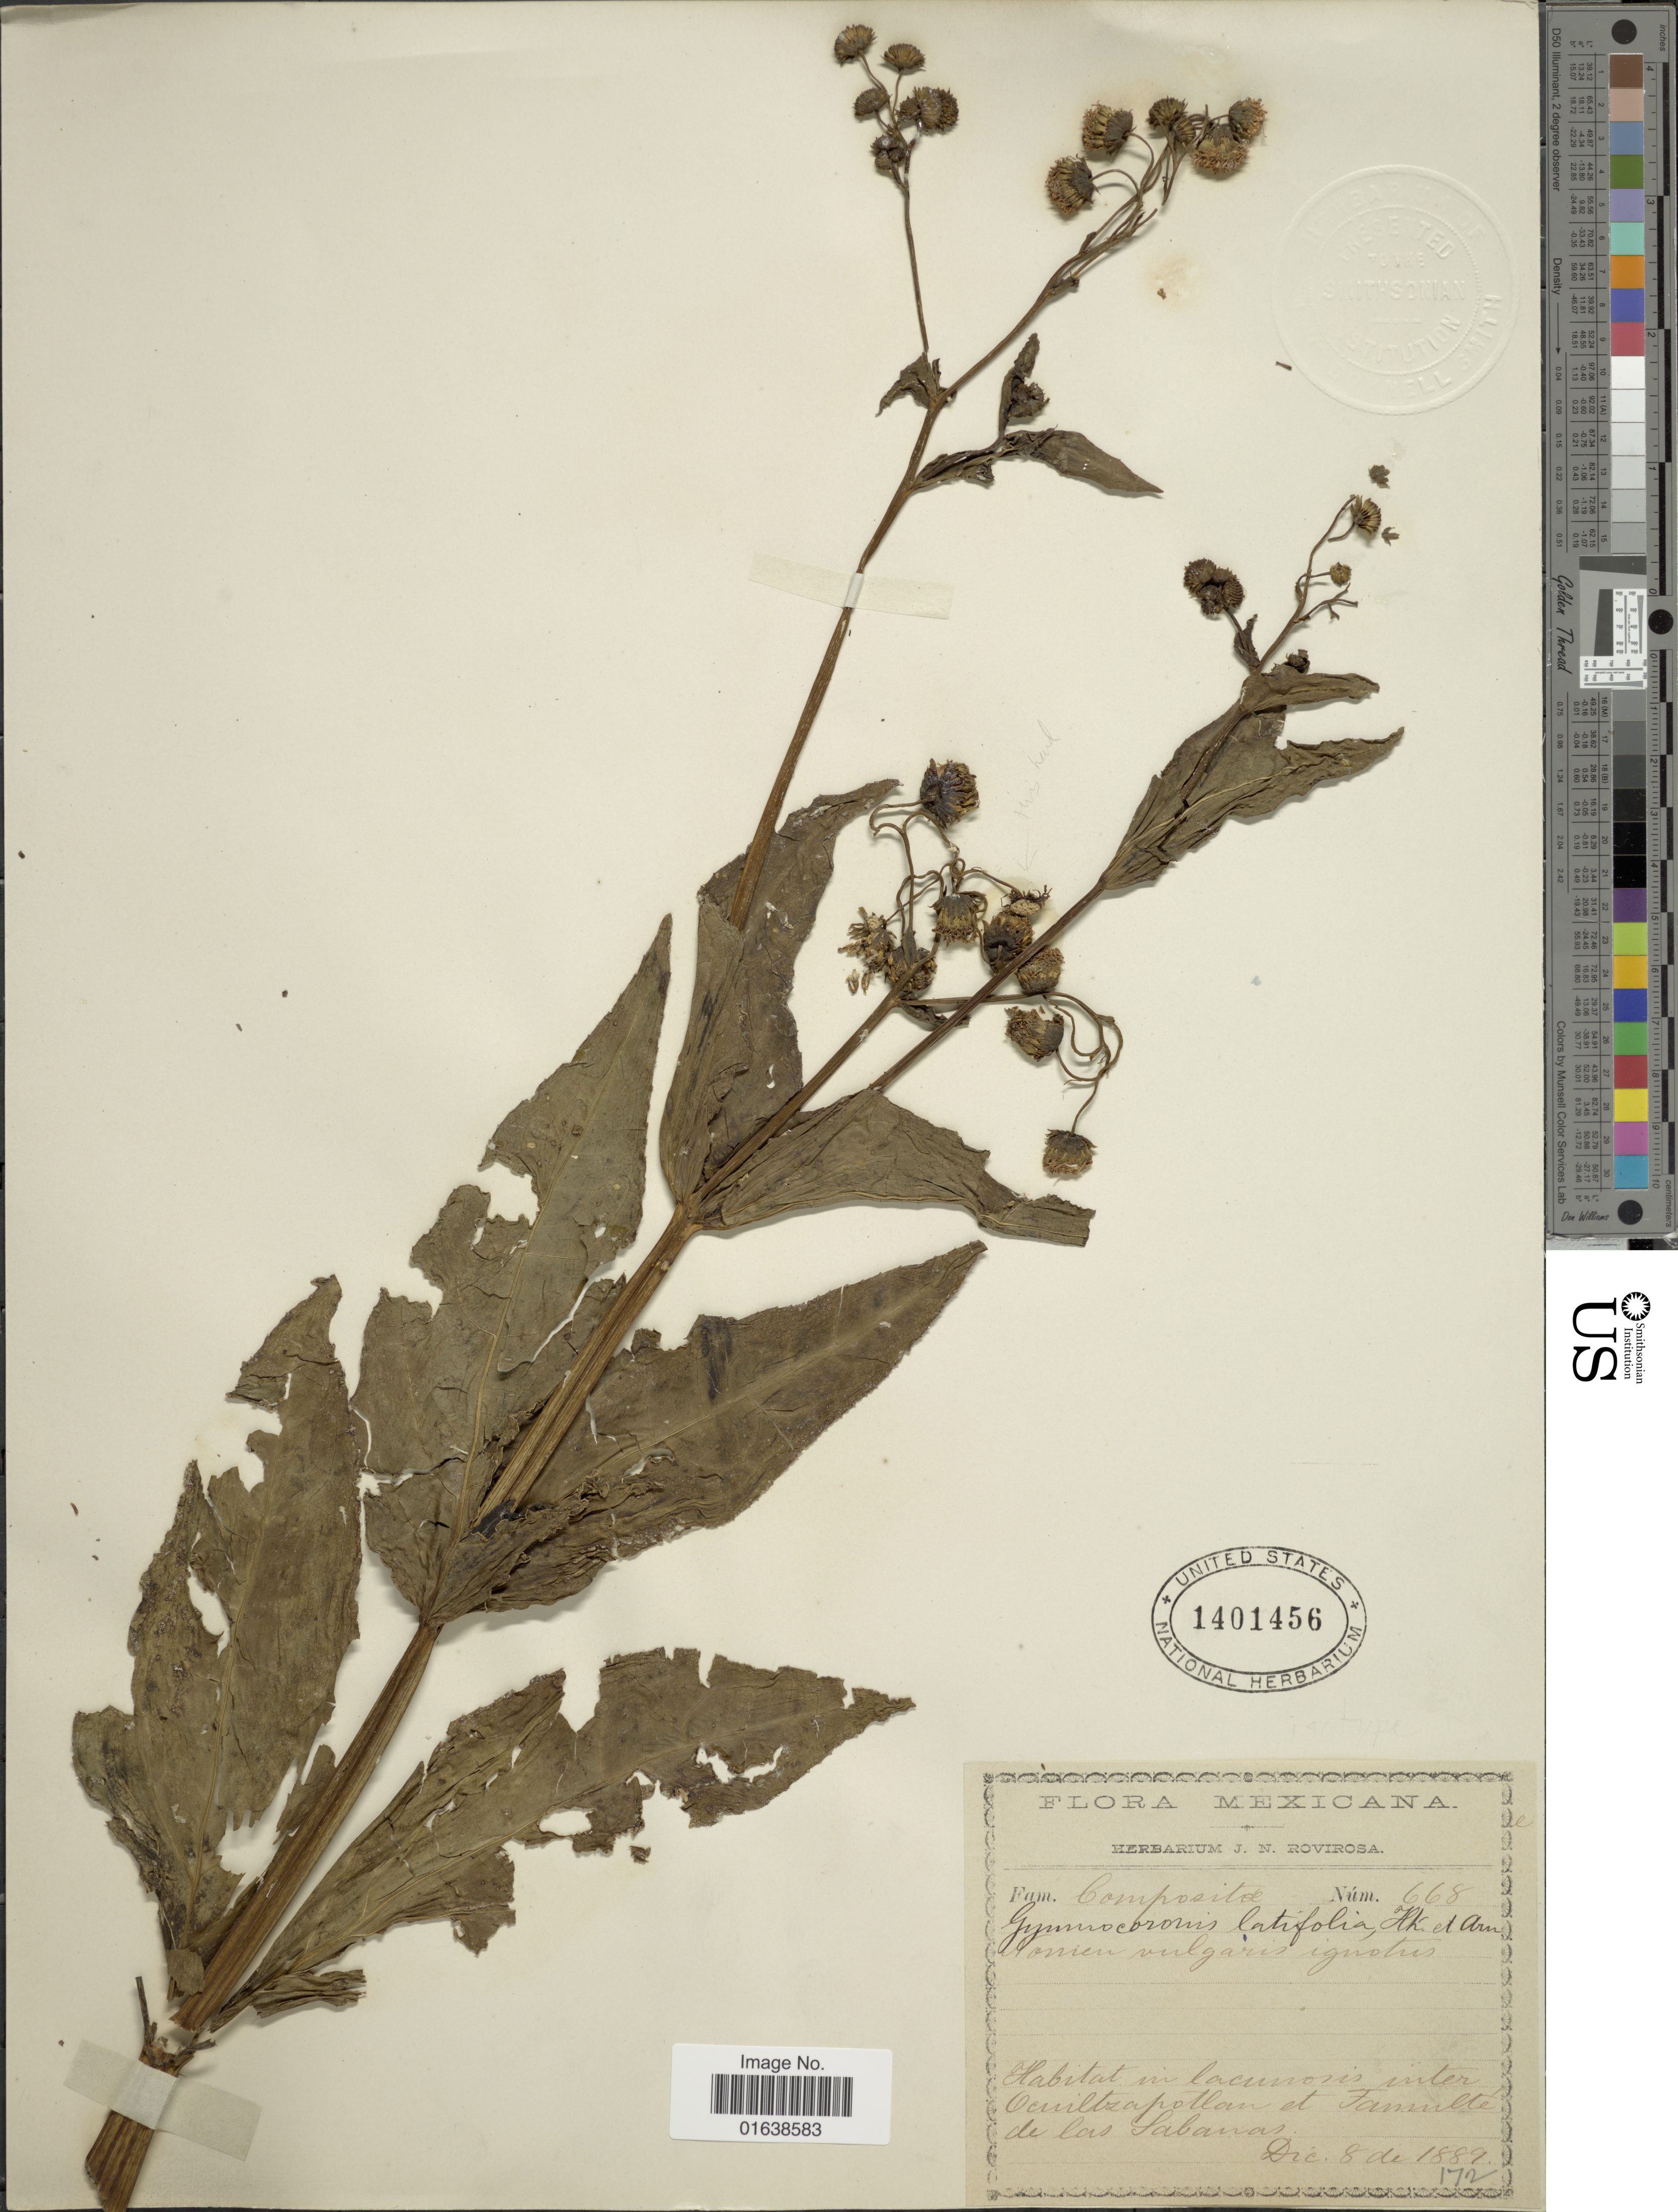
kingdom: Plantae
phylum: Tracheophyta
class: Magnoliopsida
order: Asterales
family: Asteraceae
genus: Gymnocoronis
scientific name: Gymnocoronis latifolia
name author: Hook. & Arn.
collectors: ex herb. J.N. Rovirosa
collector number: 668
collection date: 1889-12-08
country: Mexico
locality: Mexicana. Ocultzapollam et Familte de las Sabanas [interpreted]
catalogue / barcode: US 1401456